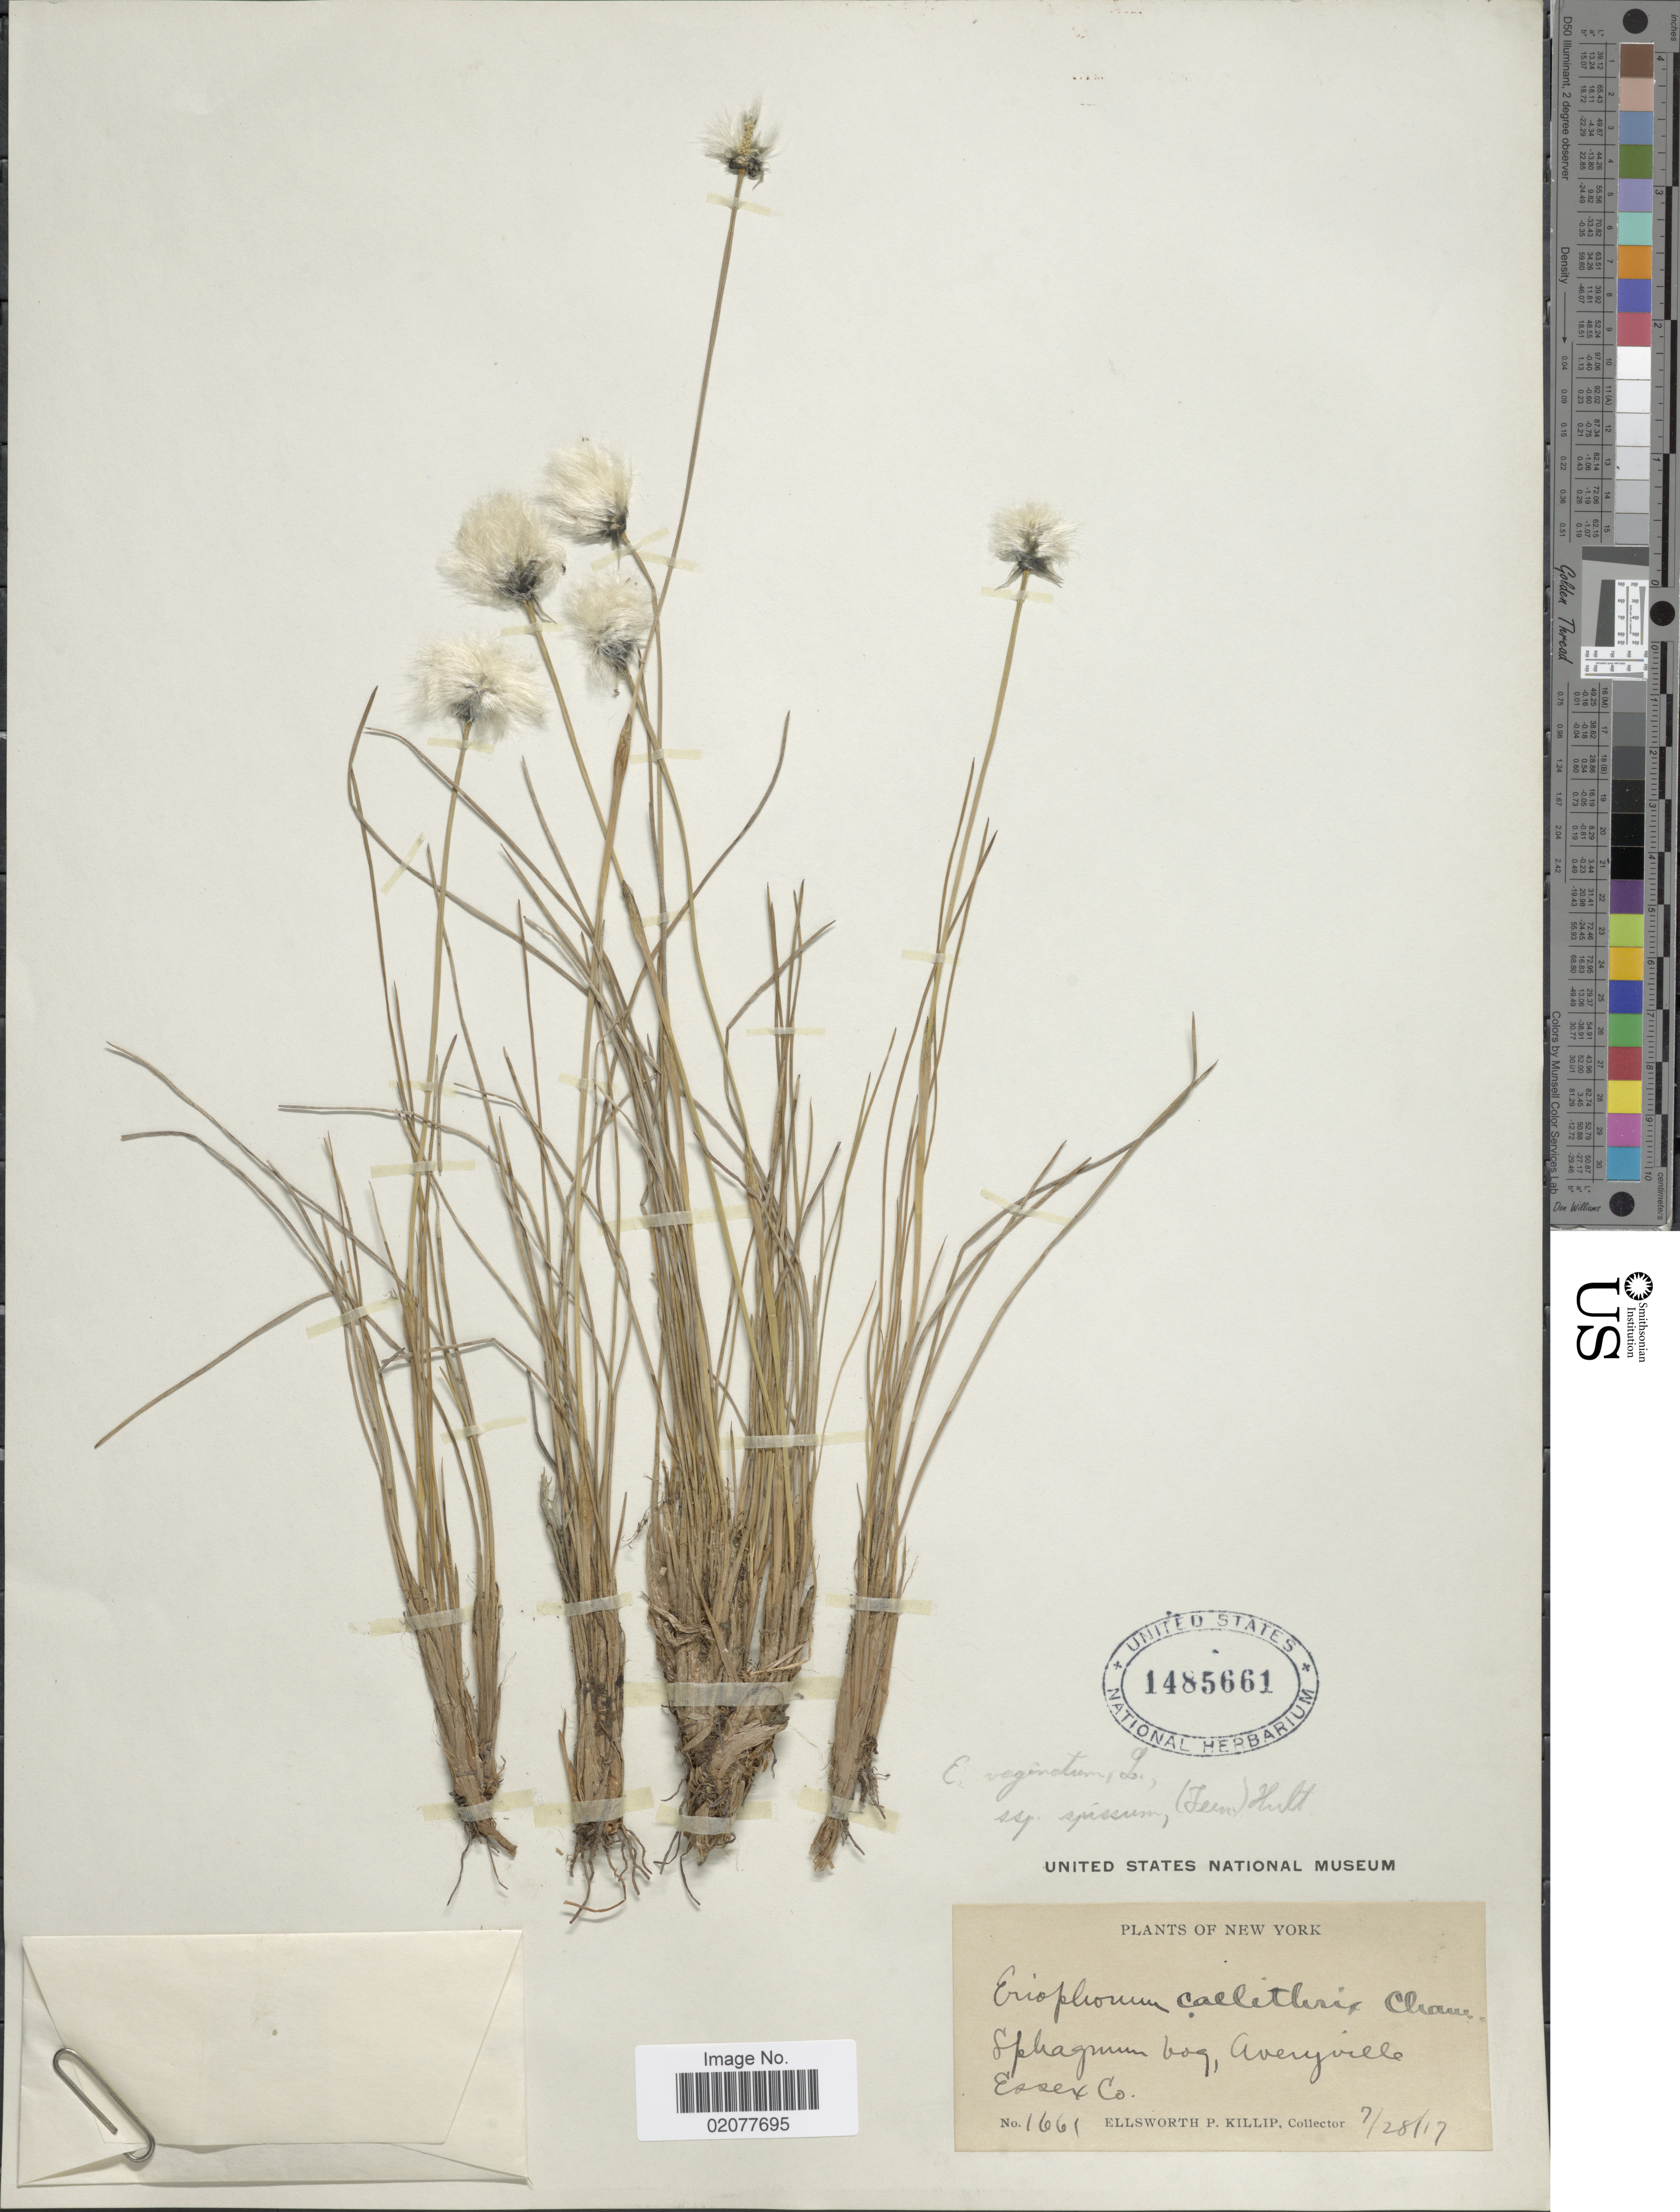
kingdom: Plantae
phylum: Tracheophyta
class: Liliopsida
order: Poales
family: Cyperaceae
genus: Eriophorum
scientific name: Eriophorum spissum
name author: Fernald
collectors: E. P. Killip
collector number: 1661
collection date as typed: Transcribed d/m/y: 28/7/17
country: United States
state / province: New York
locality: Averyville Essex Co.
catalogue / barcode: US 1485661